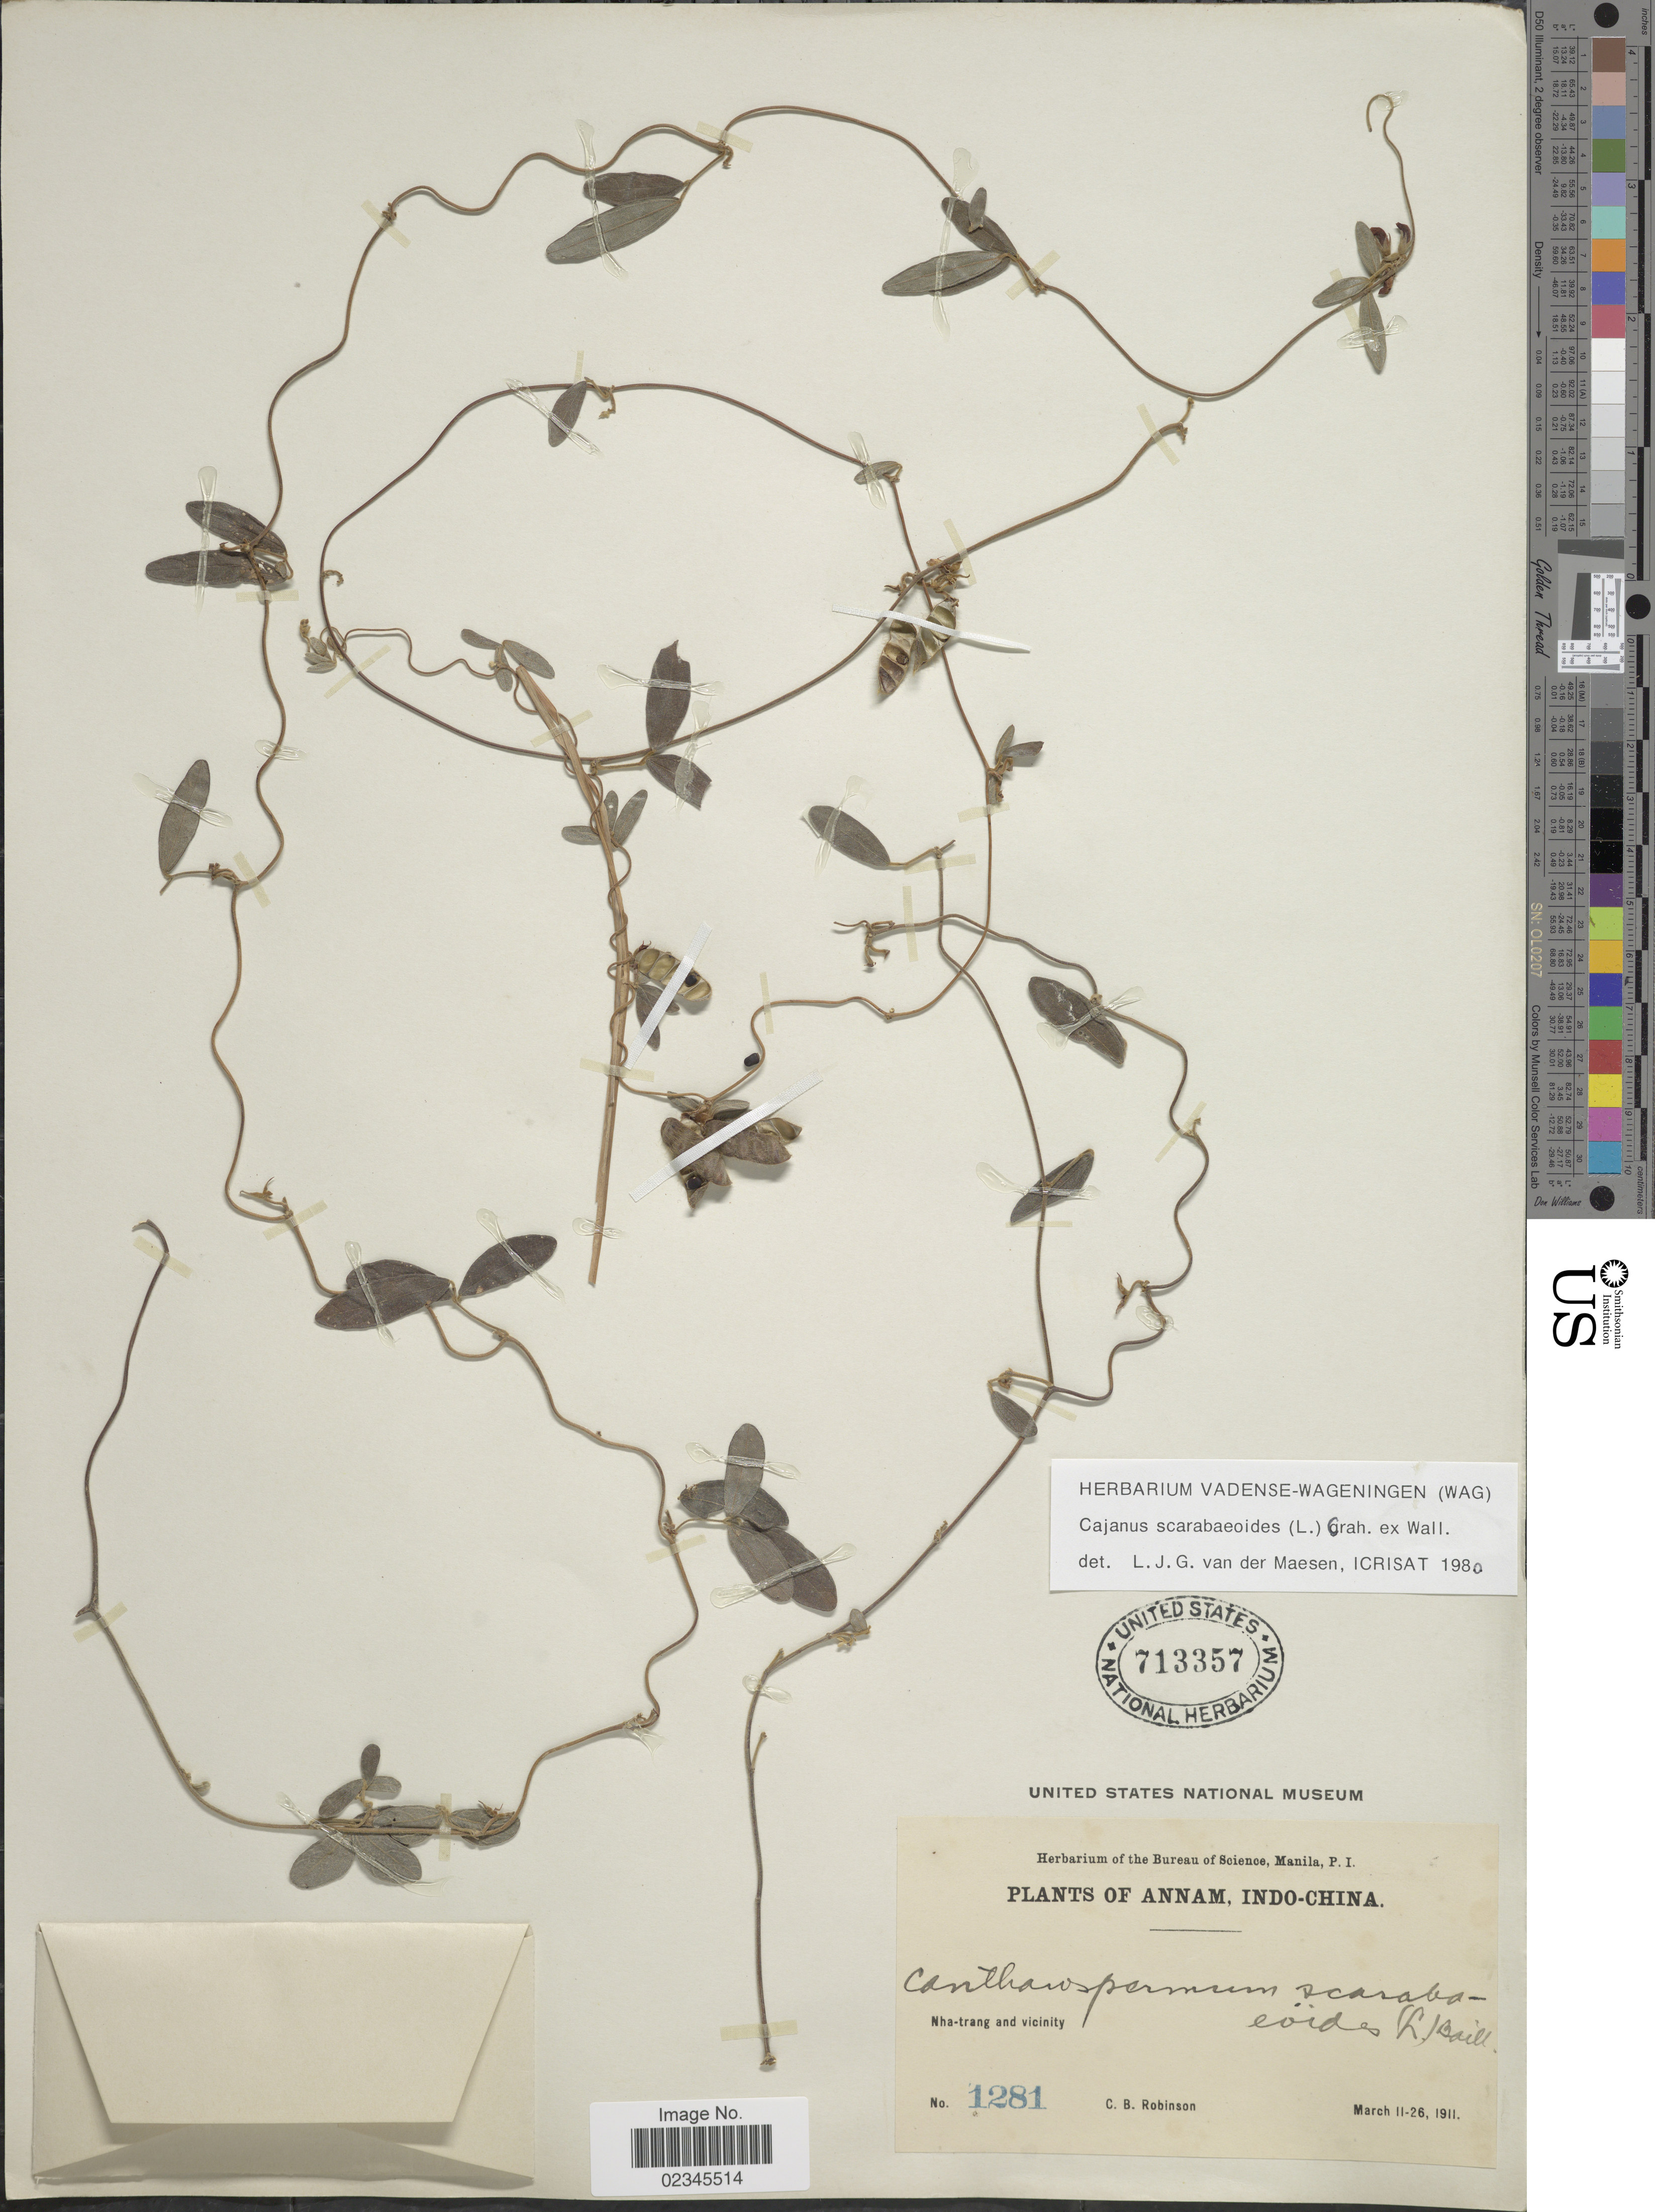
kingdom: Plantae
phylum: Tracheophyta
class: Magnoliopsida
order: Fabales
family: Fabaceae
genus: Cajanus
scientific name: Cajanus scarabaeoides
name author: (L.) Thou. ex Graham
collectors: C. Robinson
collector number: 1281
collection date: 1911-03-11/1911-03-26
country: Vietnam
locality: Annam, Indo-China. Nha-trang and vicinity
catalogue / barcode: US 713357